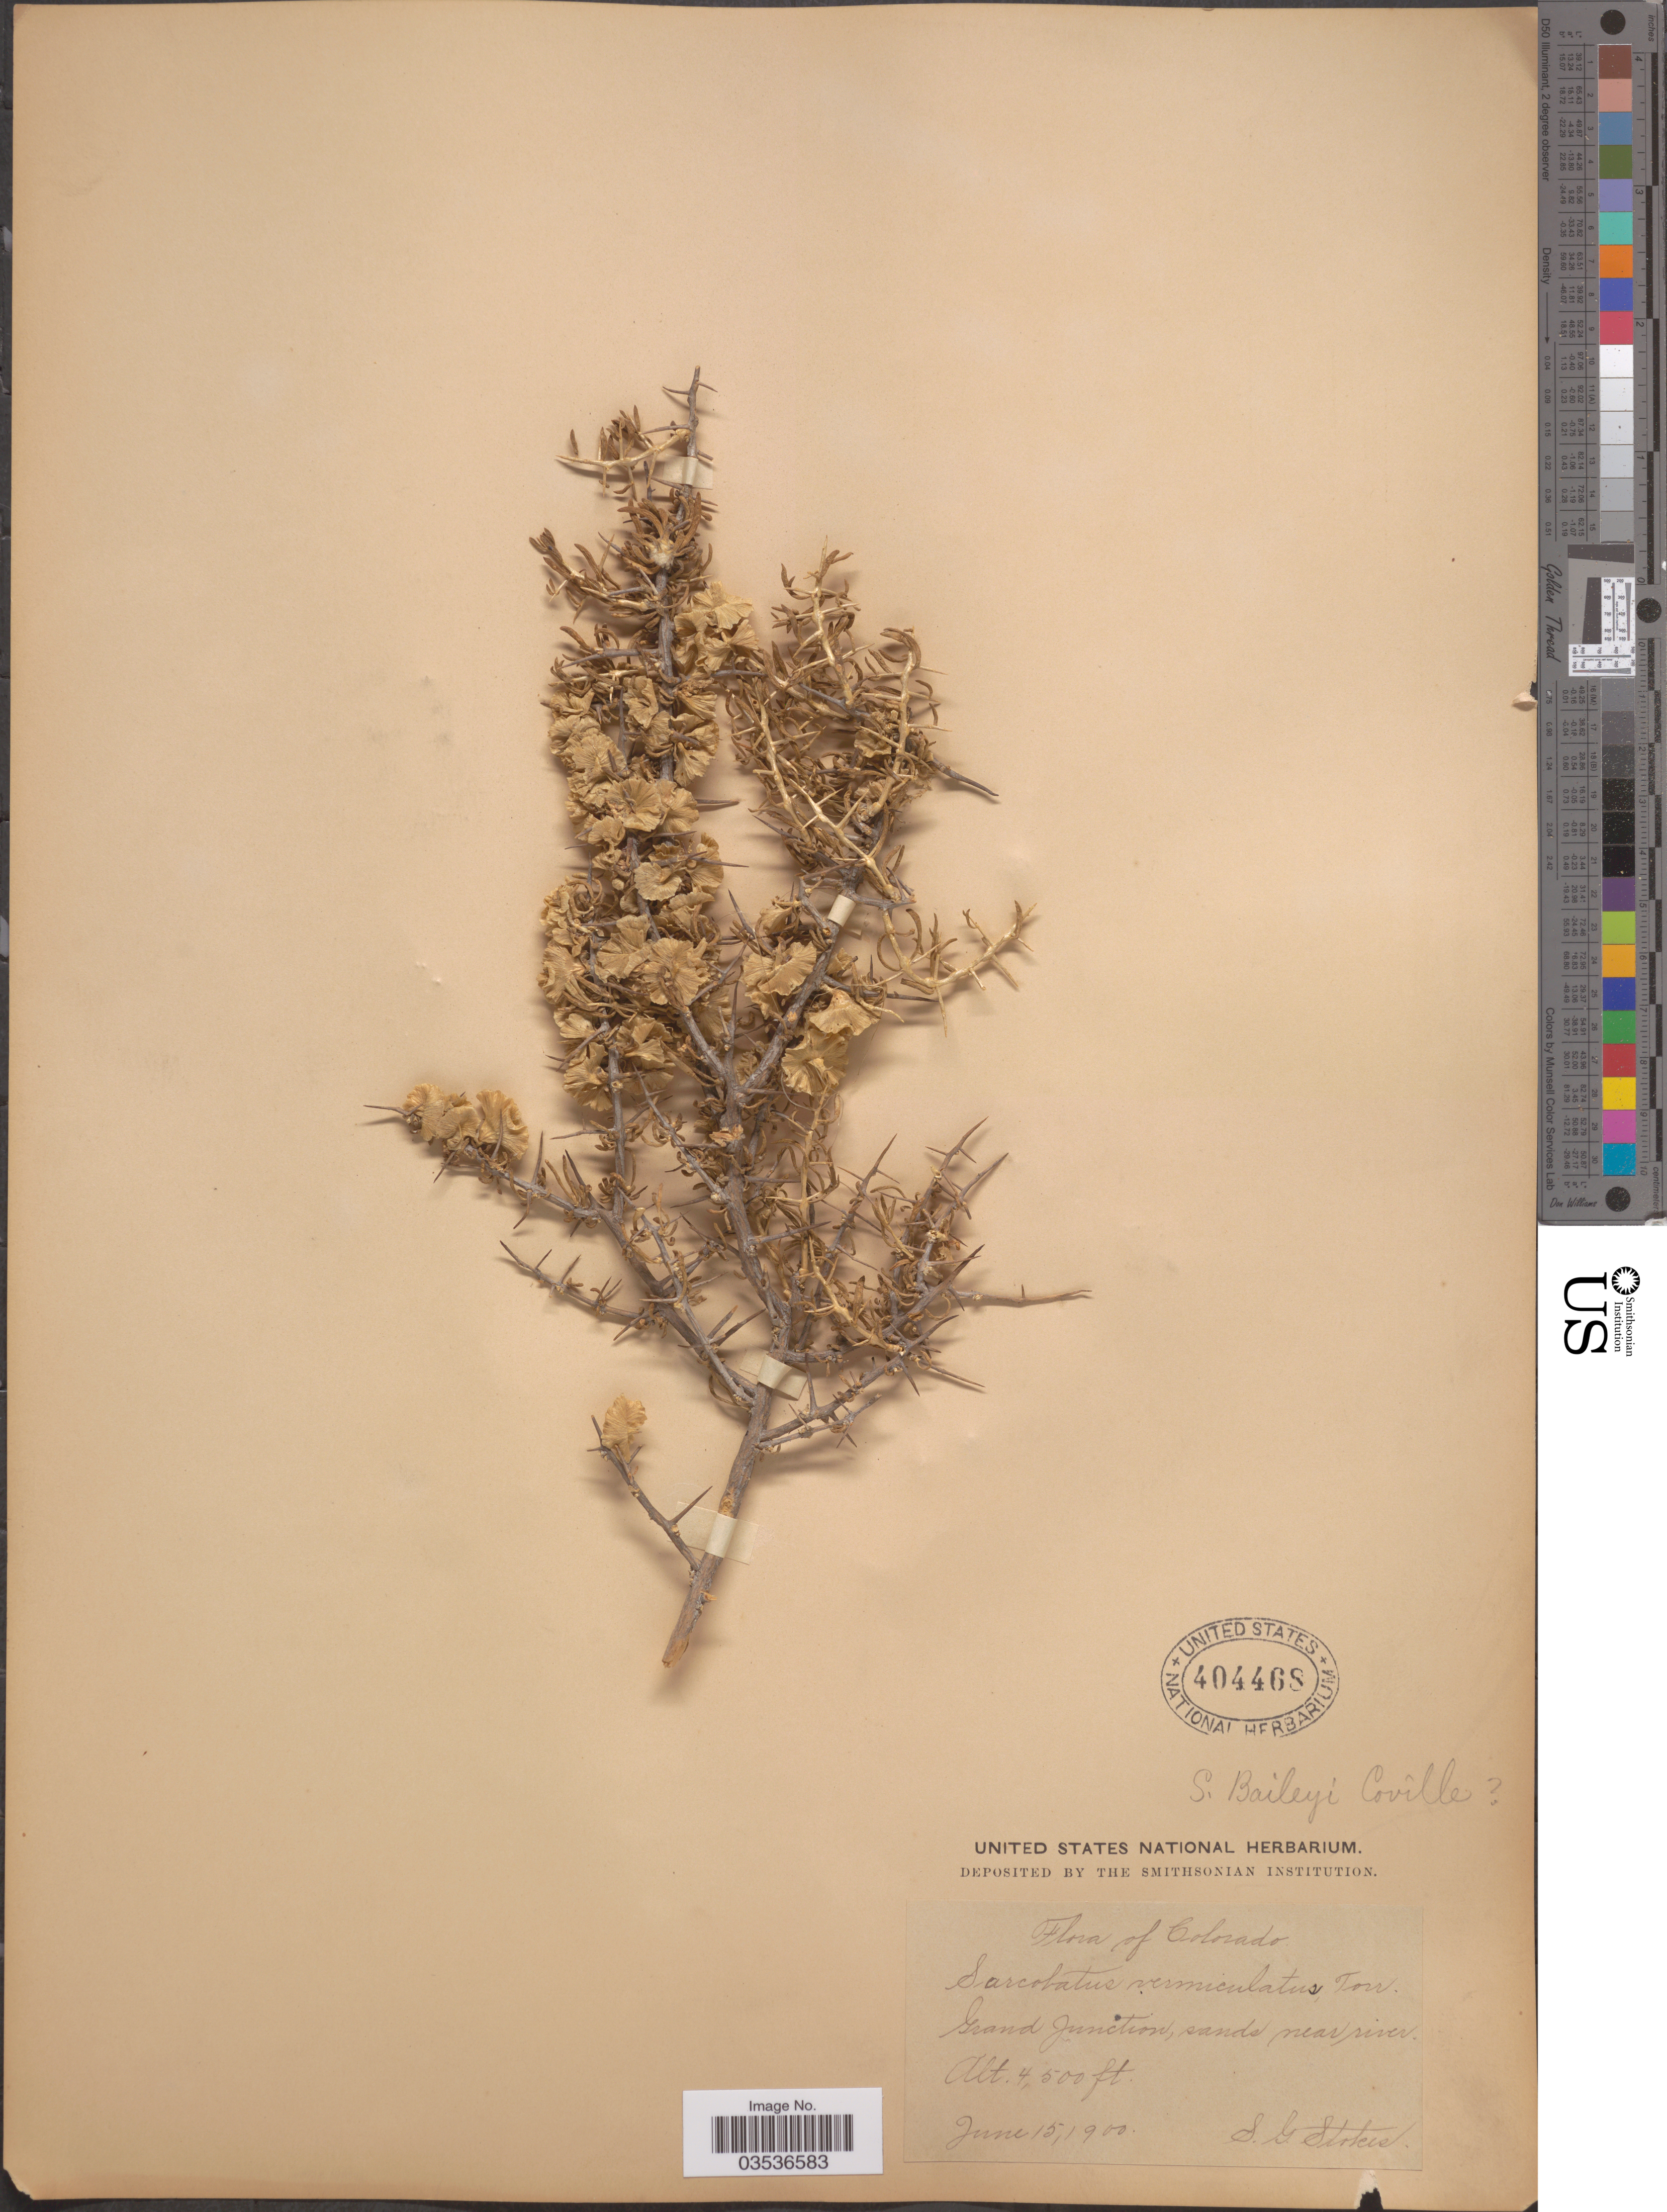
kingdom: Plantae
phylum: Tracheophyta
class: Magnoliopsida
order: Caryophyllales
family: Sarcobataceae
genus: Sarcobatus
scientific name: Sarcobatus baileyi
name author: Coville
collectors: S. G. Stokes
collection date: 1900-06-15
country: United States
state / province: Colorado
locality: Grand Junction, sands near river.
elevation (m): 1372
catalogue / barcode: US 404468